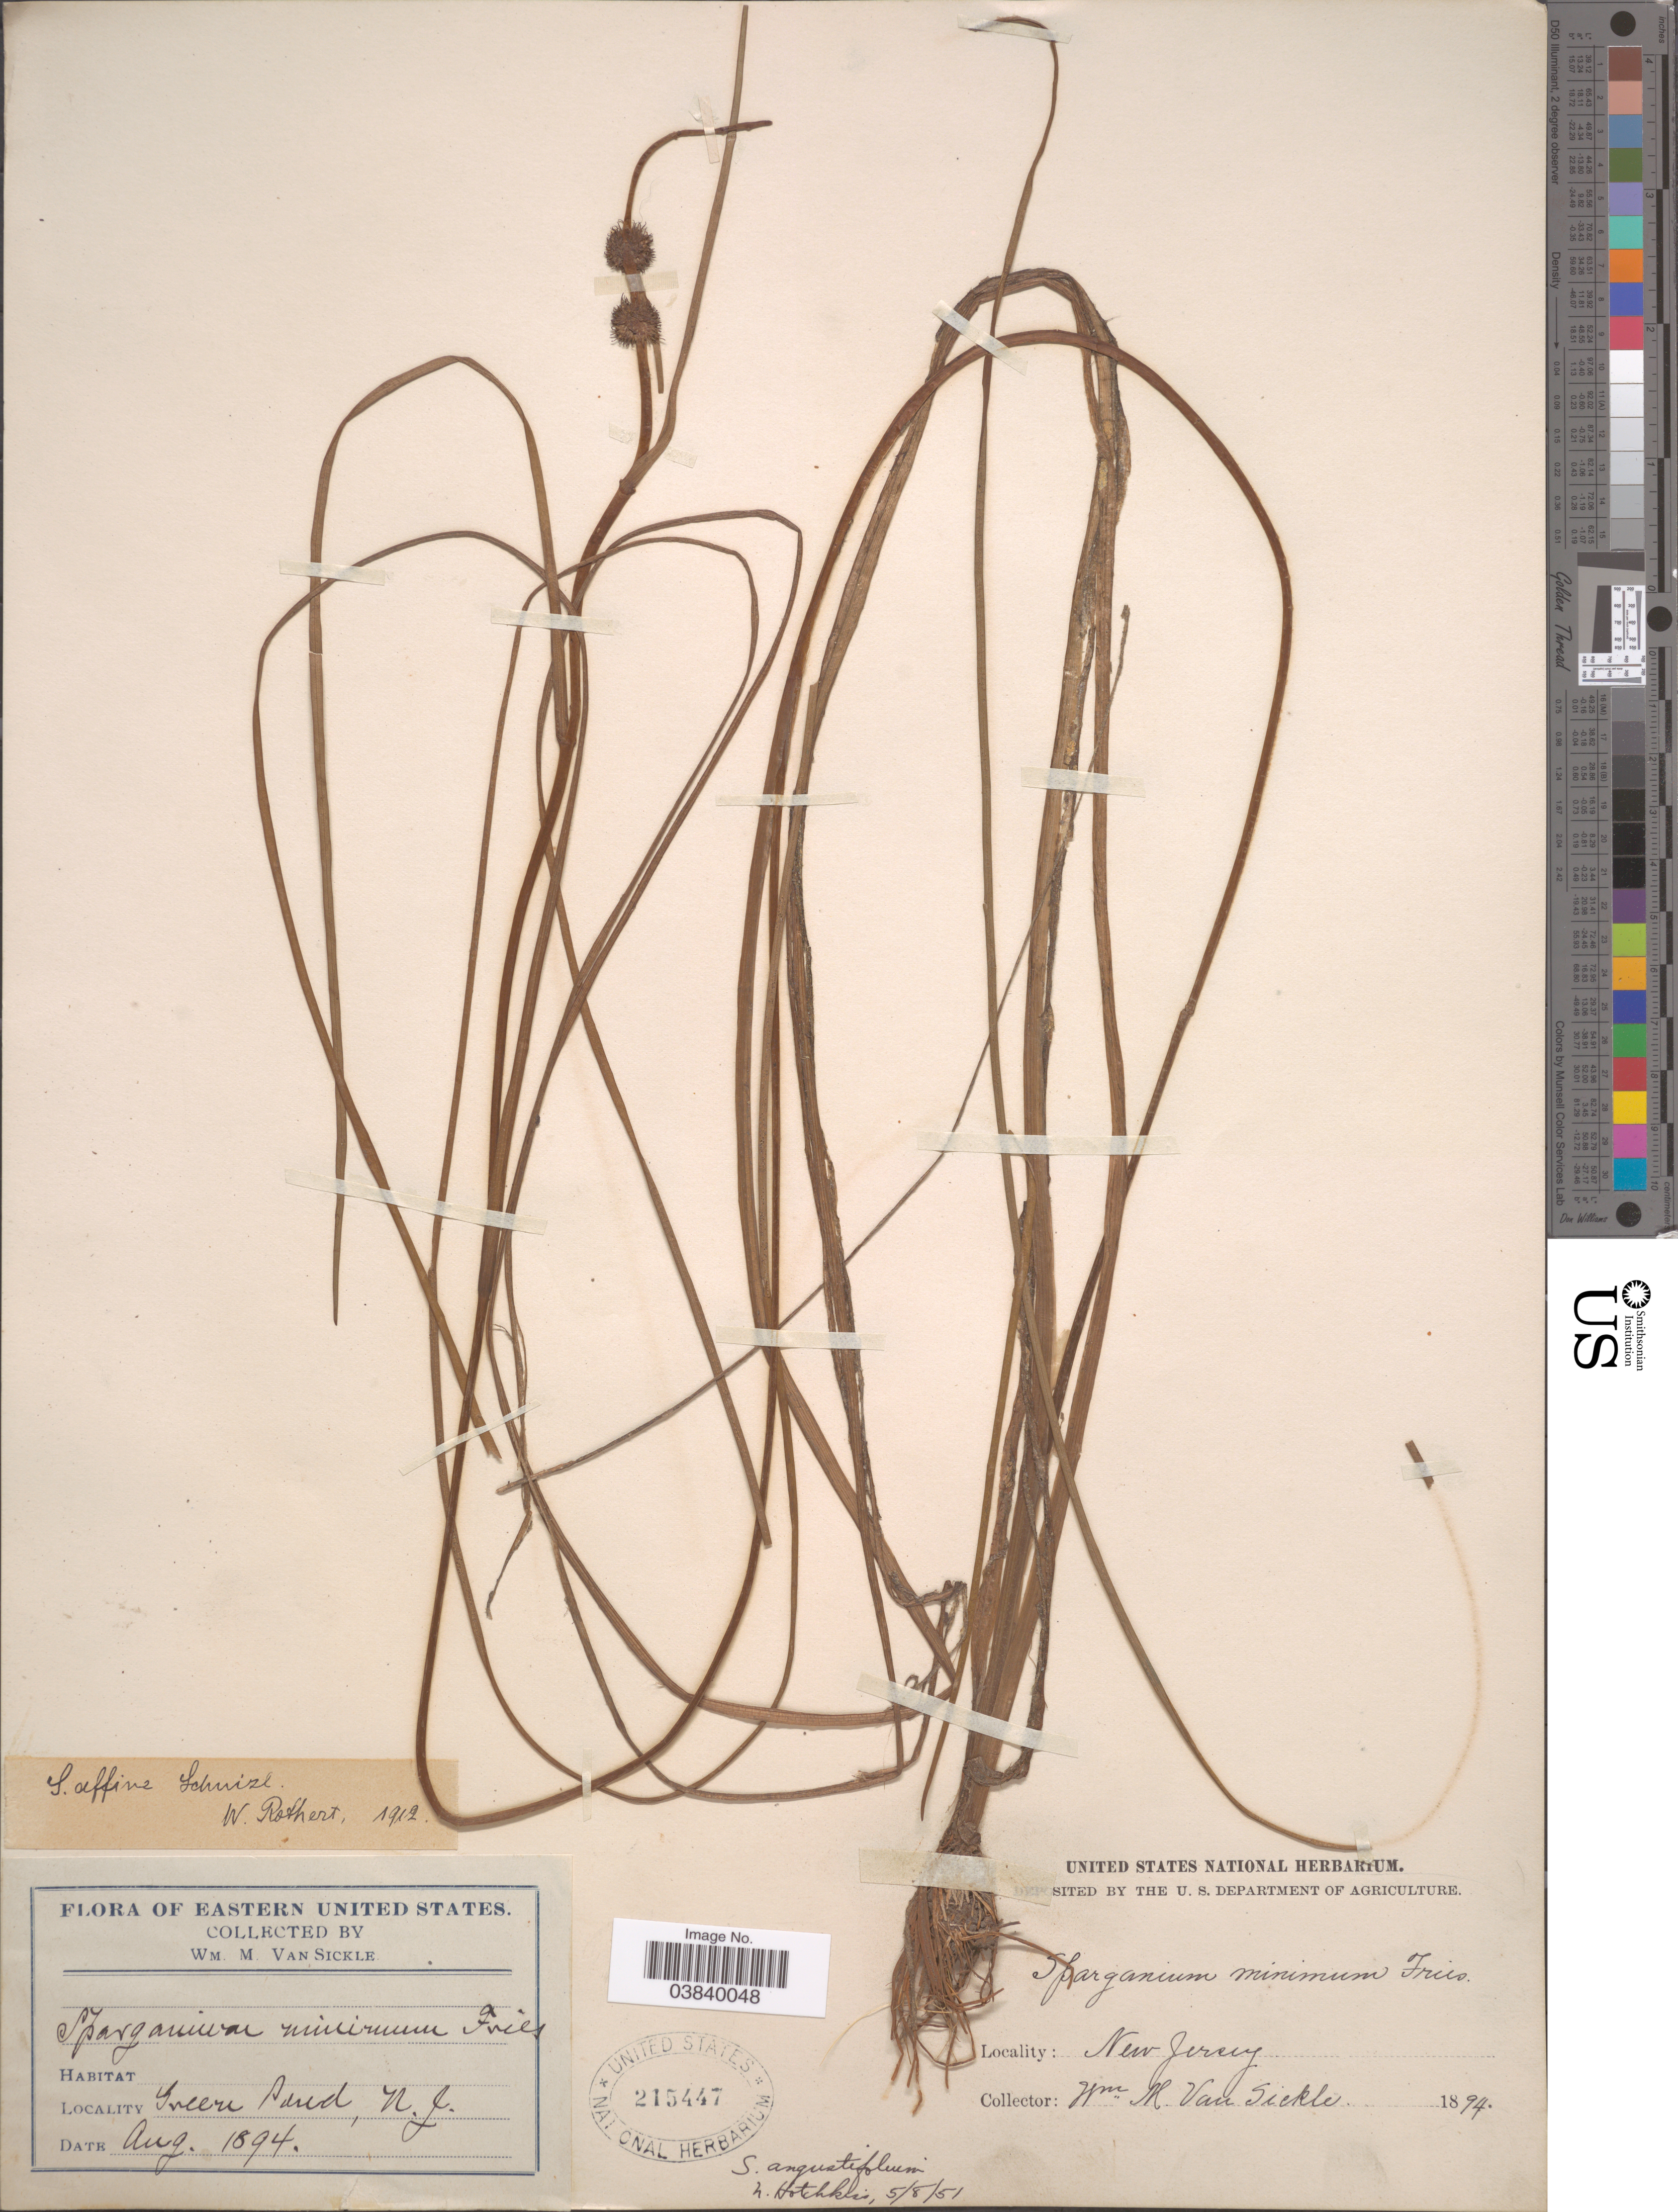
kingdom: Plantae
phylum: Tracheophyta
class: Liliopsida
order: Poales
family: Typhaceae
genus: Sparganium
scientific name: Sparganium angustifolium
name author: Michx.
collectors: W. M. Van Sickle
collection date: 1894-08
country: United States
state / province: New Jersey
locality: Eastern United States. Green Pond.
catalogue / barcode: US 215447